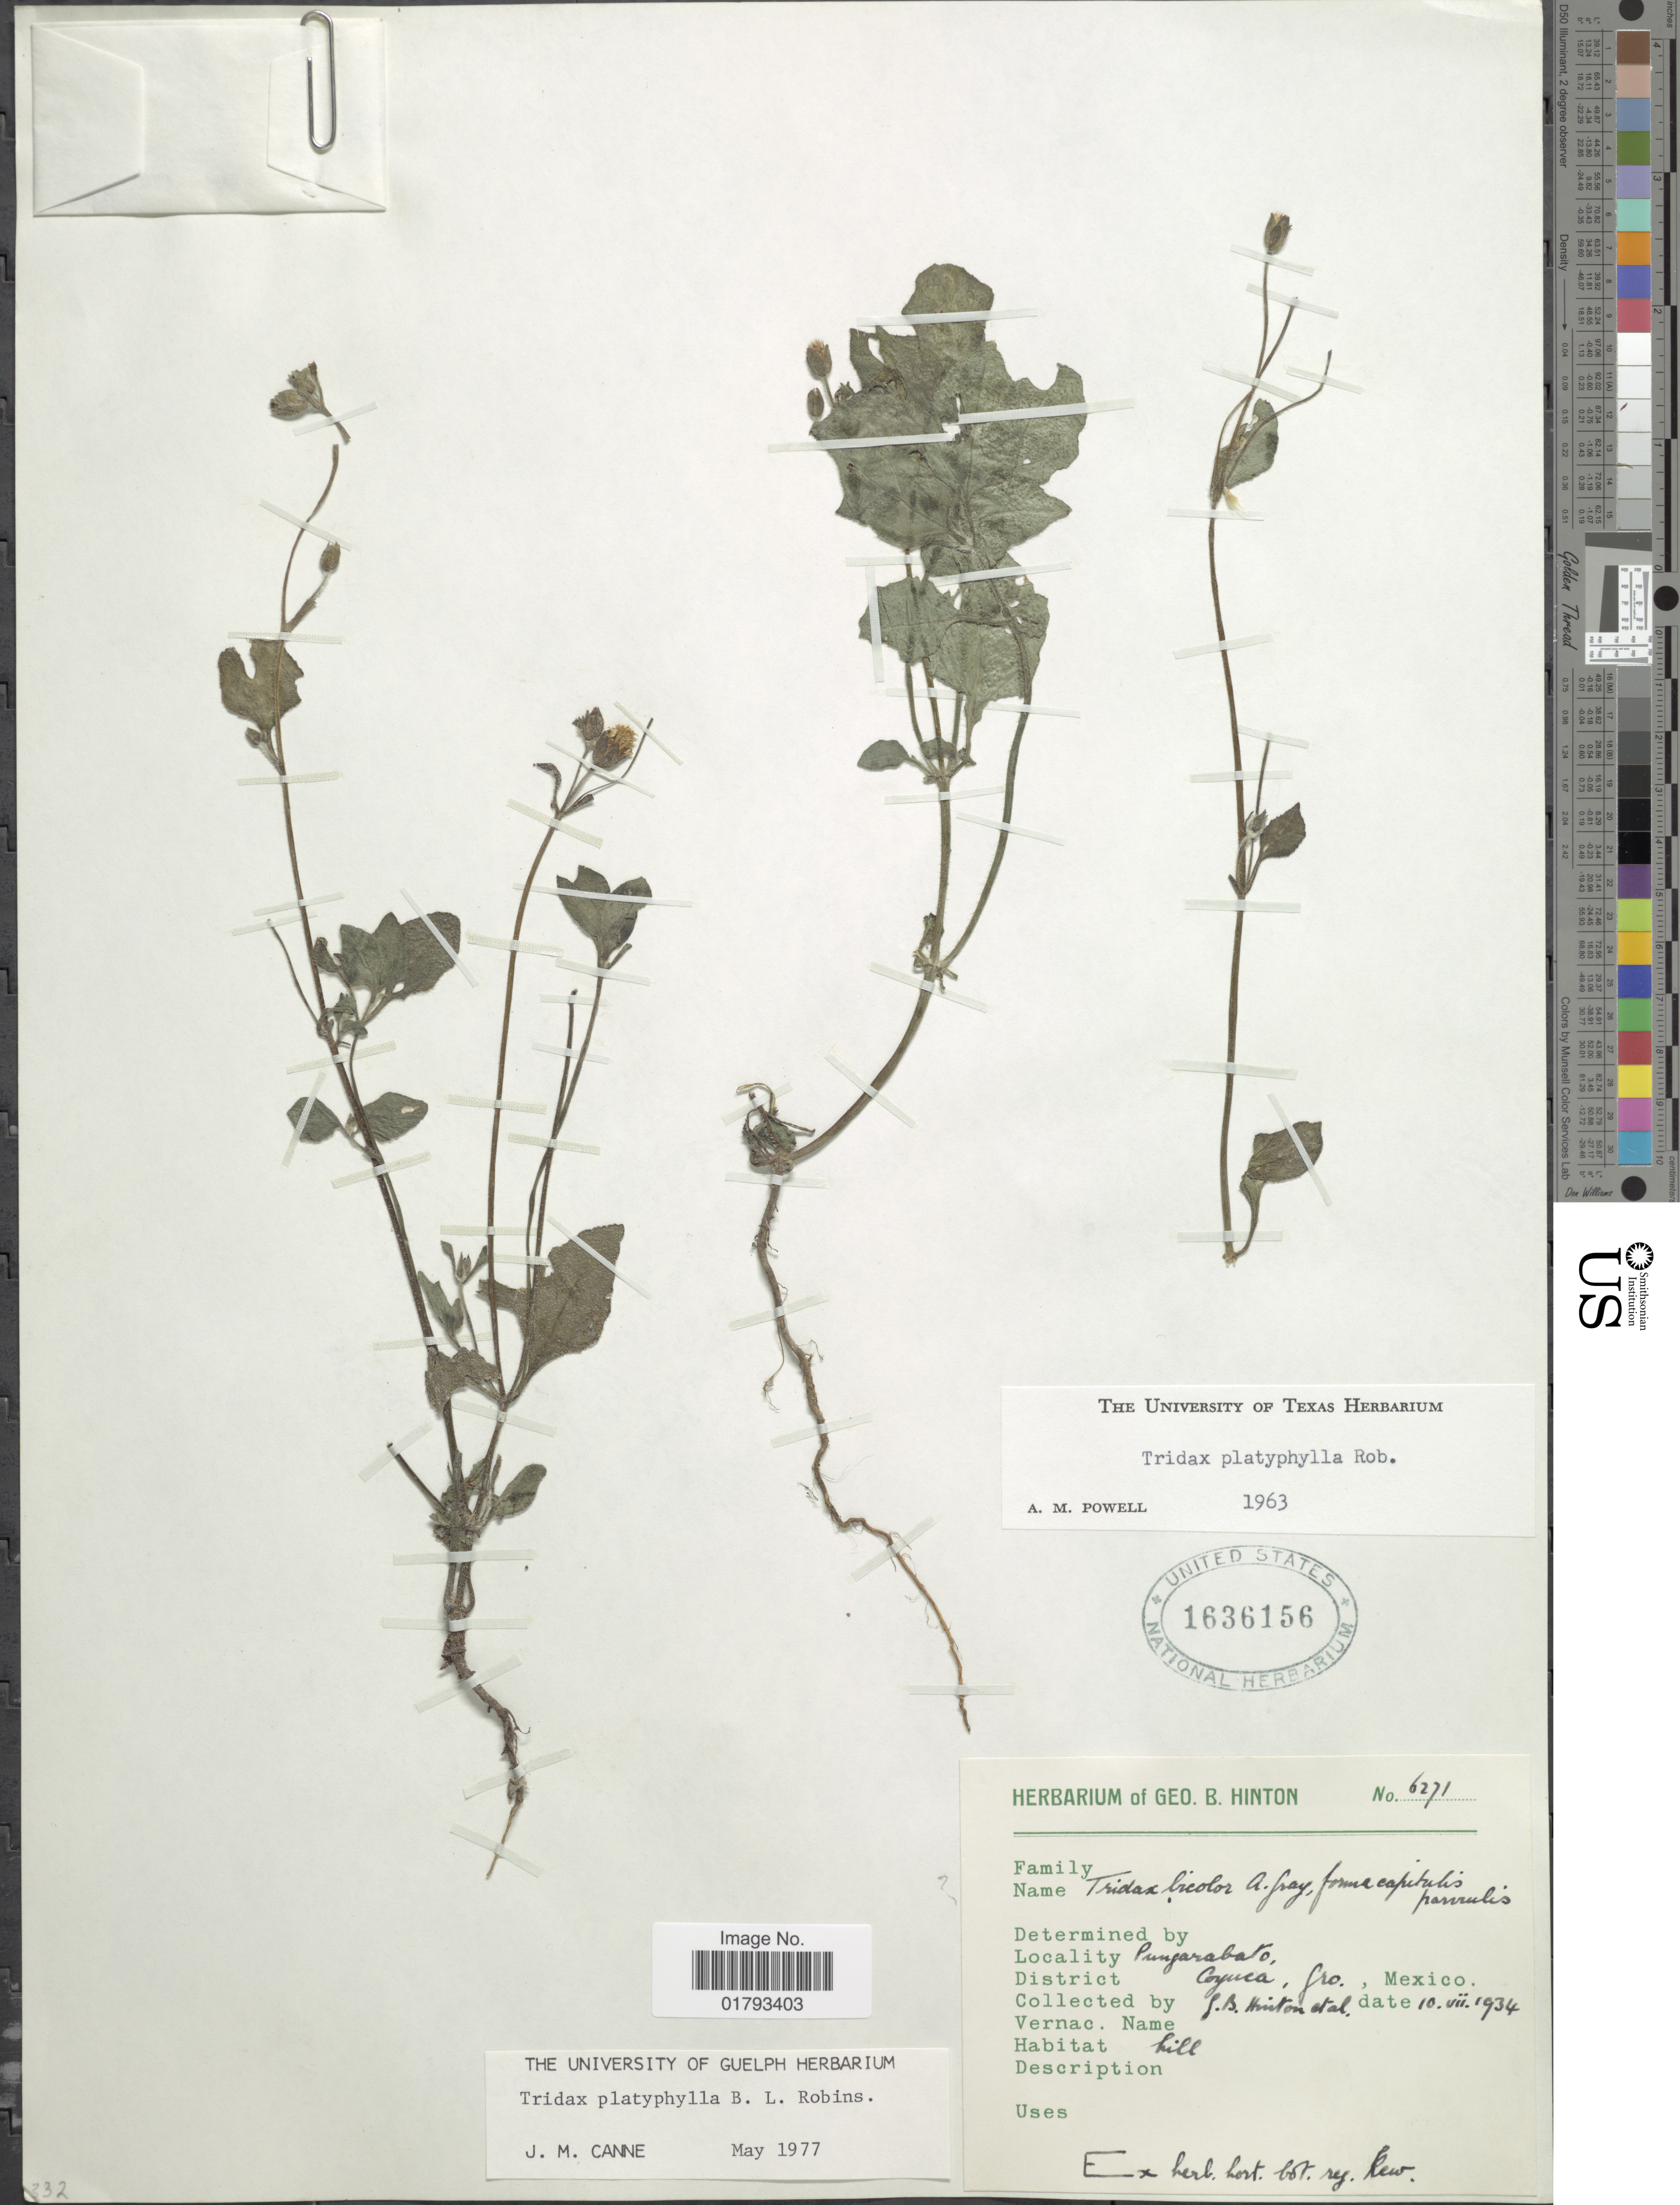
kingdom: Plantae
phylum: Tracheophyta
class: Magnoliopsida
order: Asterales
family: Asteraceae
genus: Tridax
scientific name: Tridax platyphylla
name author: B.L. Rob.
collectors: G. B. Hinton & et al.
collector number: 6271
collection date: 1934-07-10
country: Mexico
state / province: Guerrero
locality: Pungarabato, Coyuca, Gro, Mexico.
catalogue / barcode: US 1636156